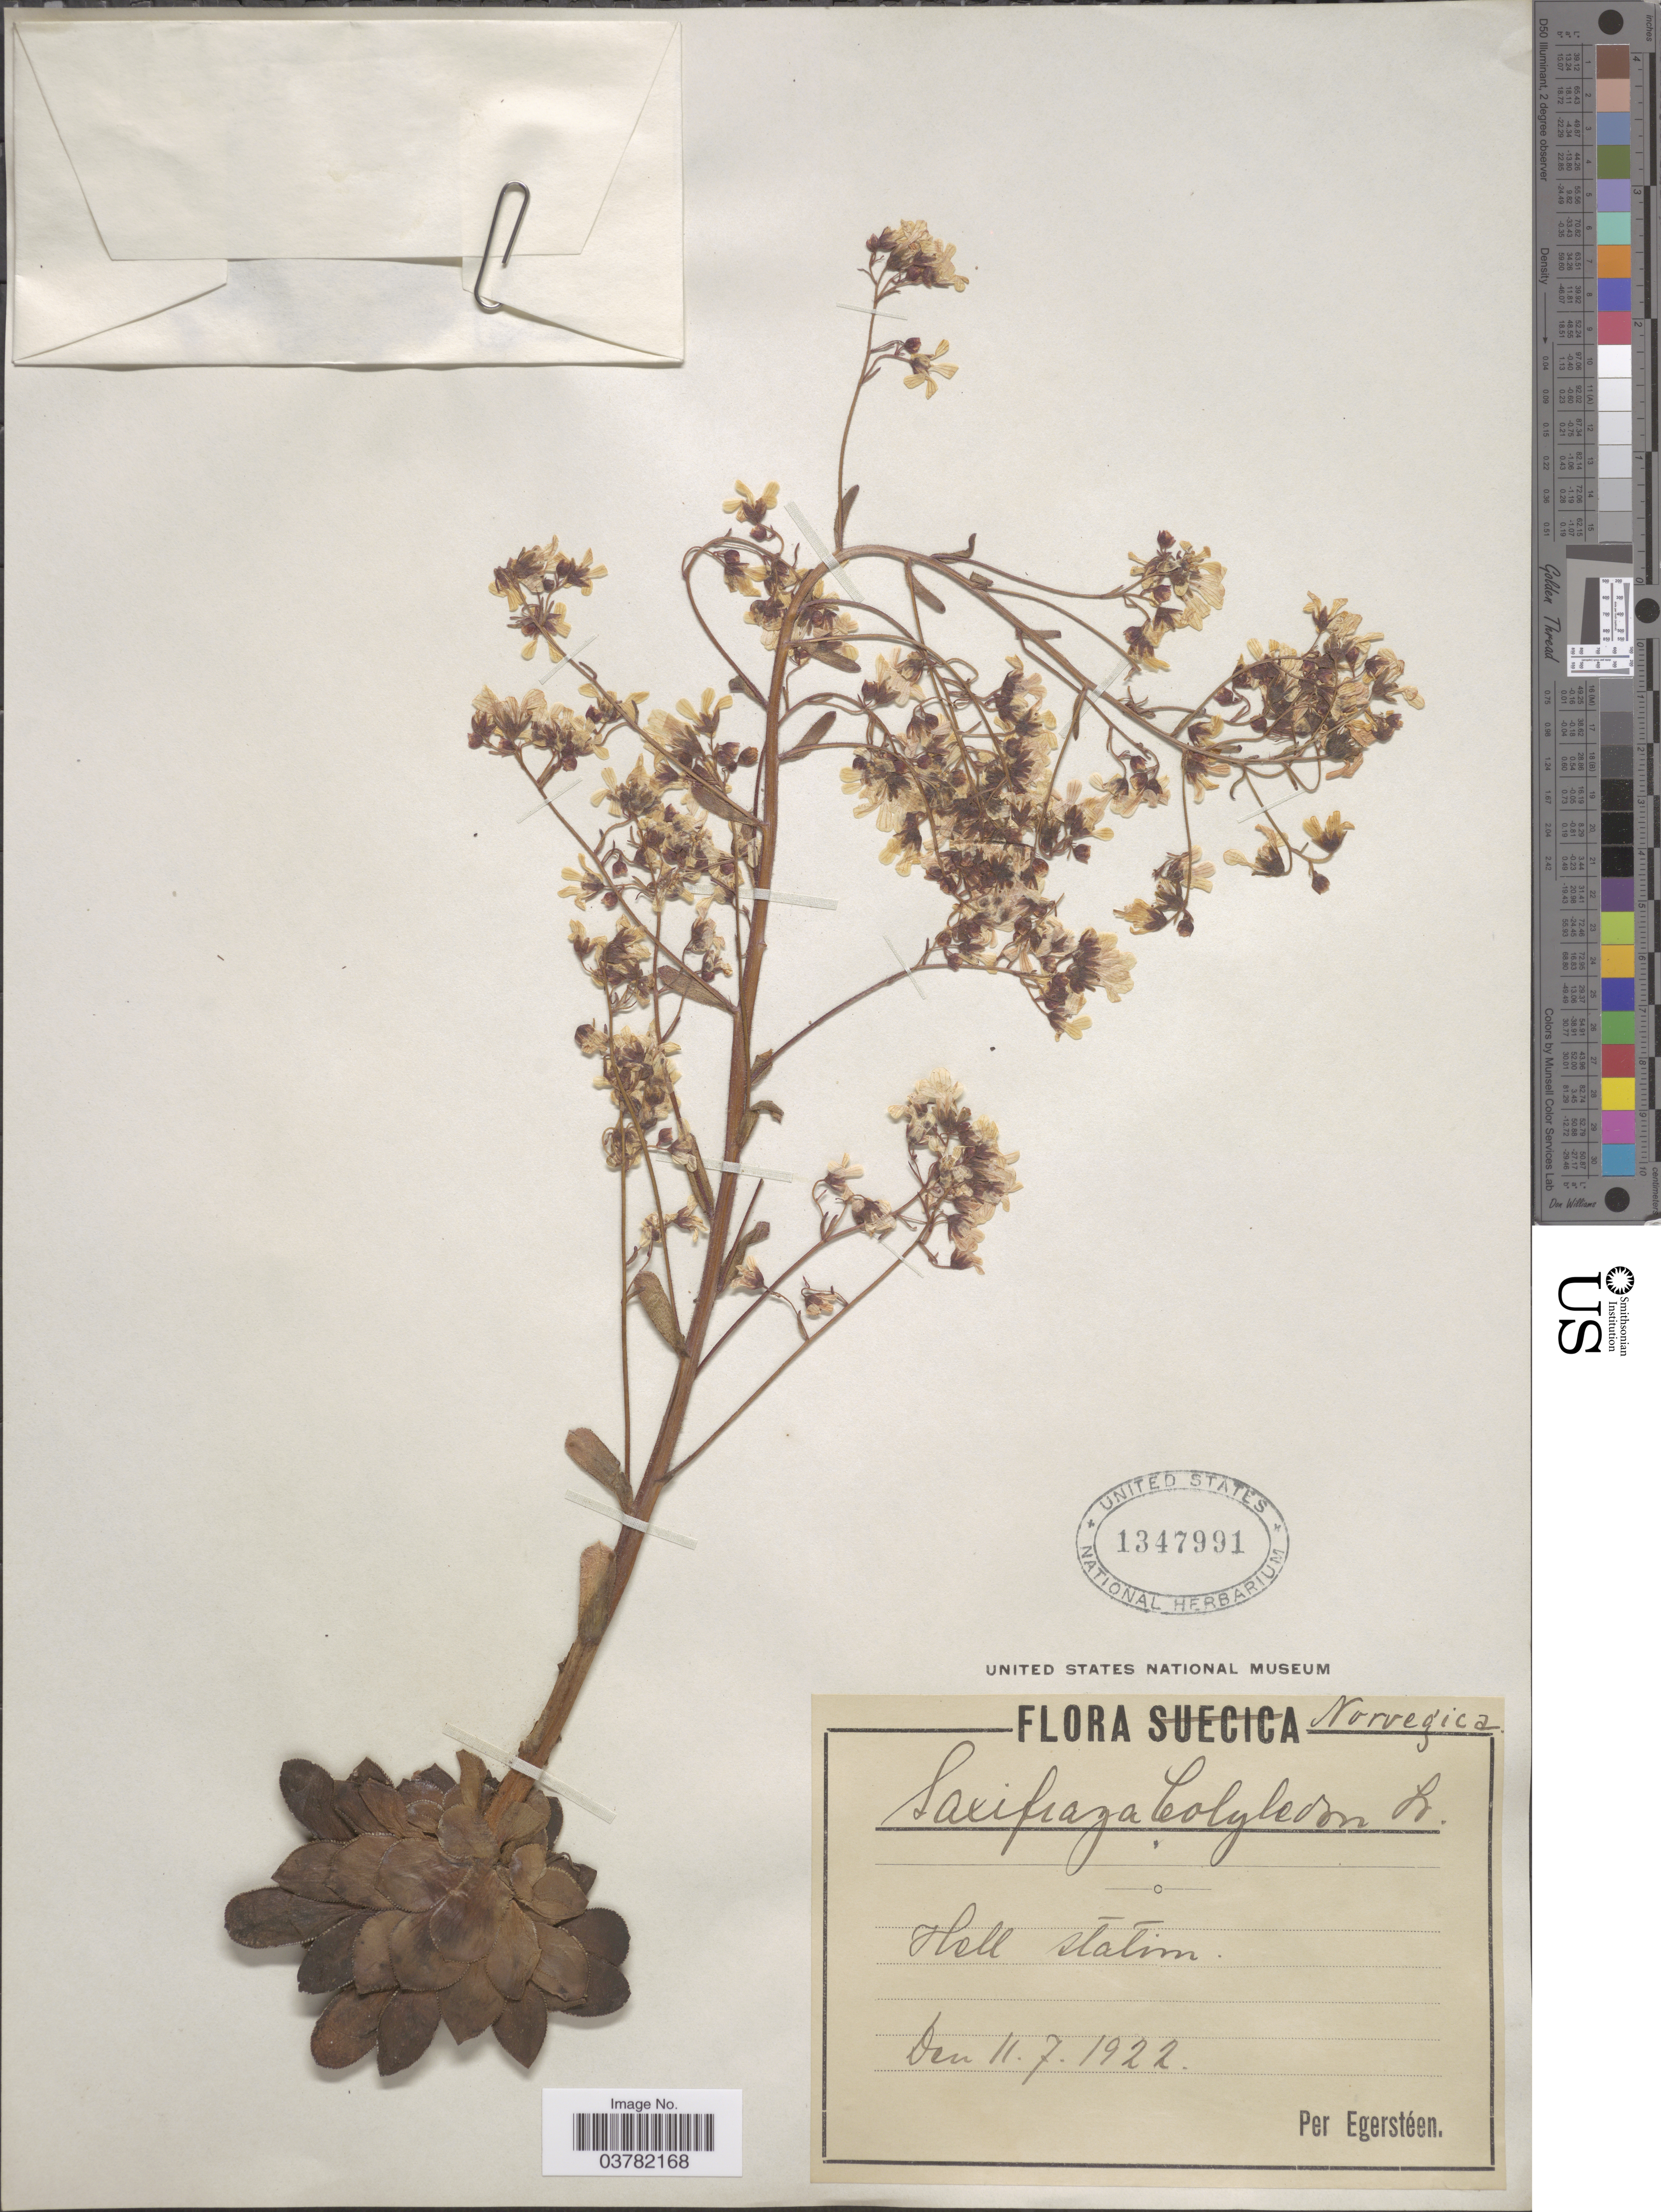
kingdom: Plantae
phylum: Tracheophyta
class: Magnoliopsida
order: Saxifragales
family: Saxifragaceae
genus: Saxifraga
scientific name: Saxifraga cotyledon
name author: L.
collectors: Egerstéen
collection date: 1922-07-11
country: Norway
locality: Norvegica. Hell statim.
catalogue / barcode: US 1347991